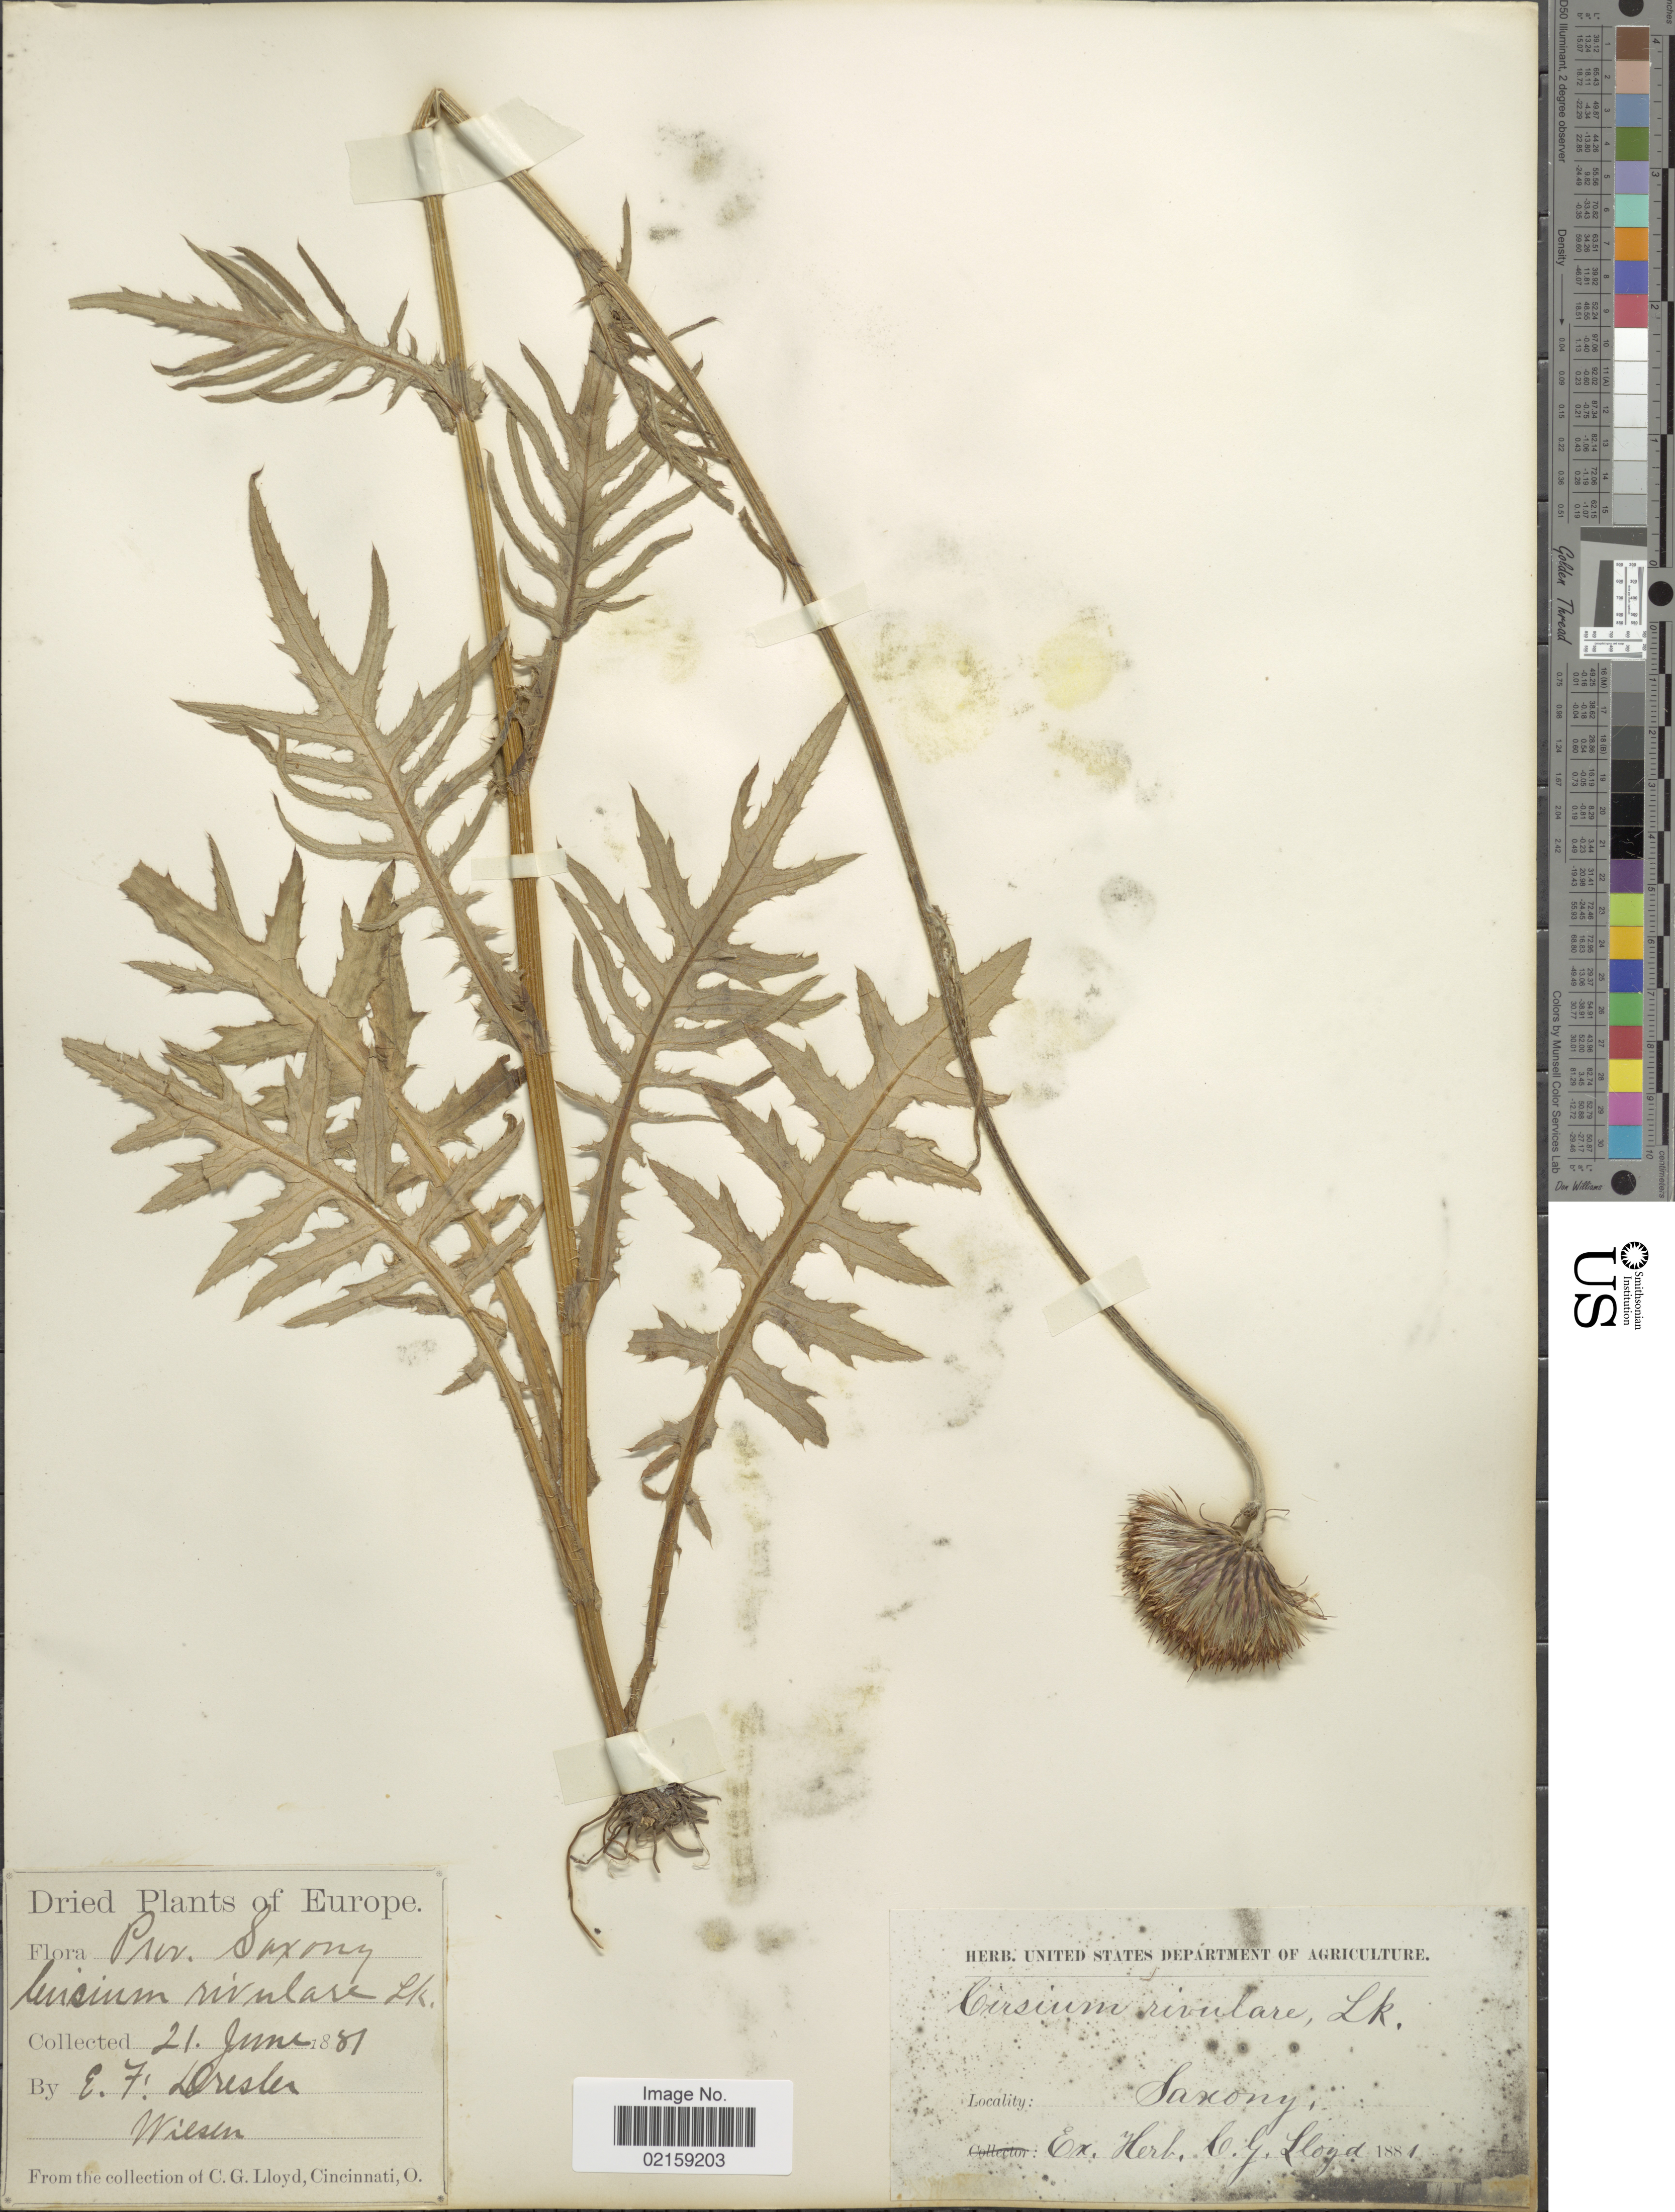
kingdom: Plantae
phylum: Tracheophyta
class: Magnoliopsida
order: Asterales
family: Asteraceae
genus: Cirsium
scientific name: Cirsium rivulare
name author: (Jacq.) All.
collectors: E. Dresler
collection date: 1881-06-21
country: Germany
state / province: Niedersachsen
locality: Prov. Saxony